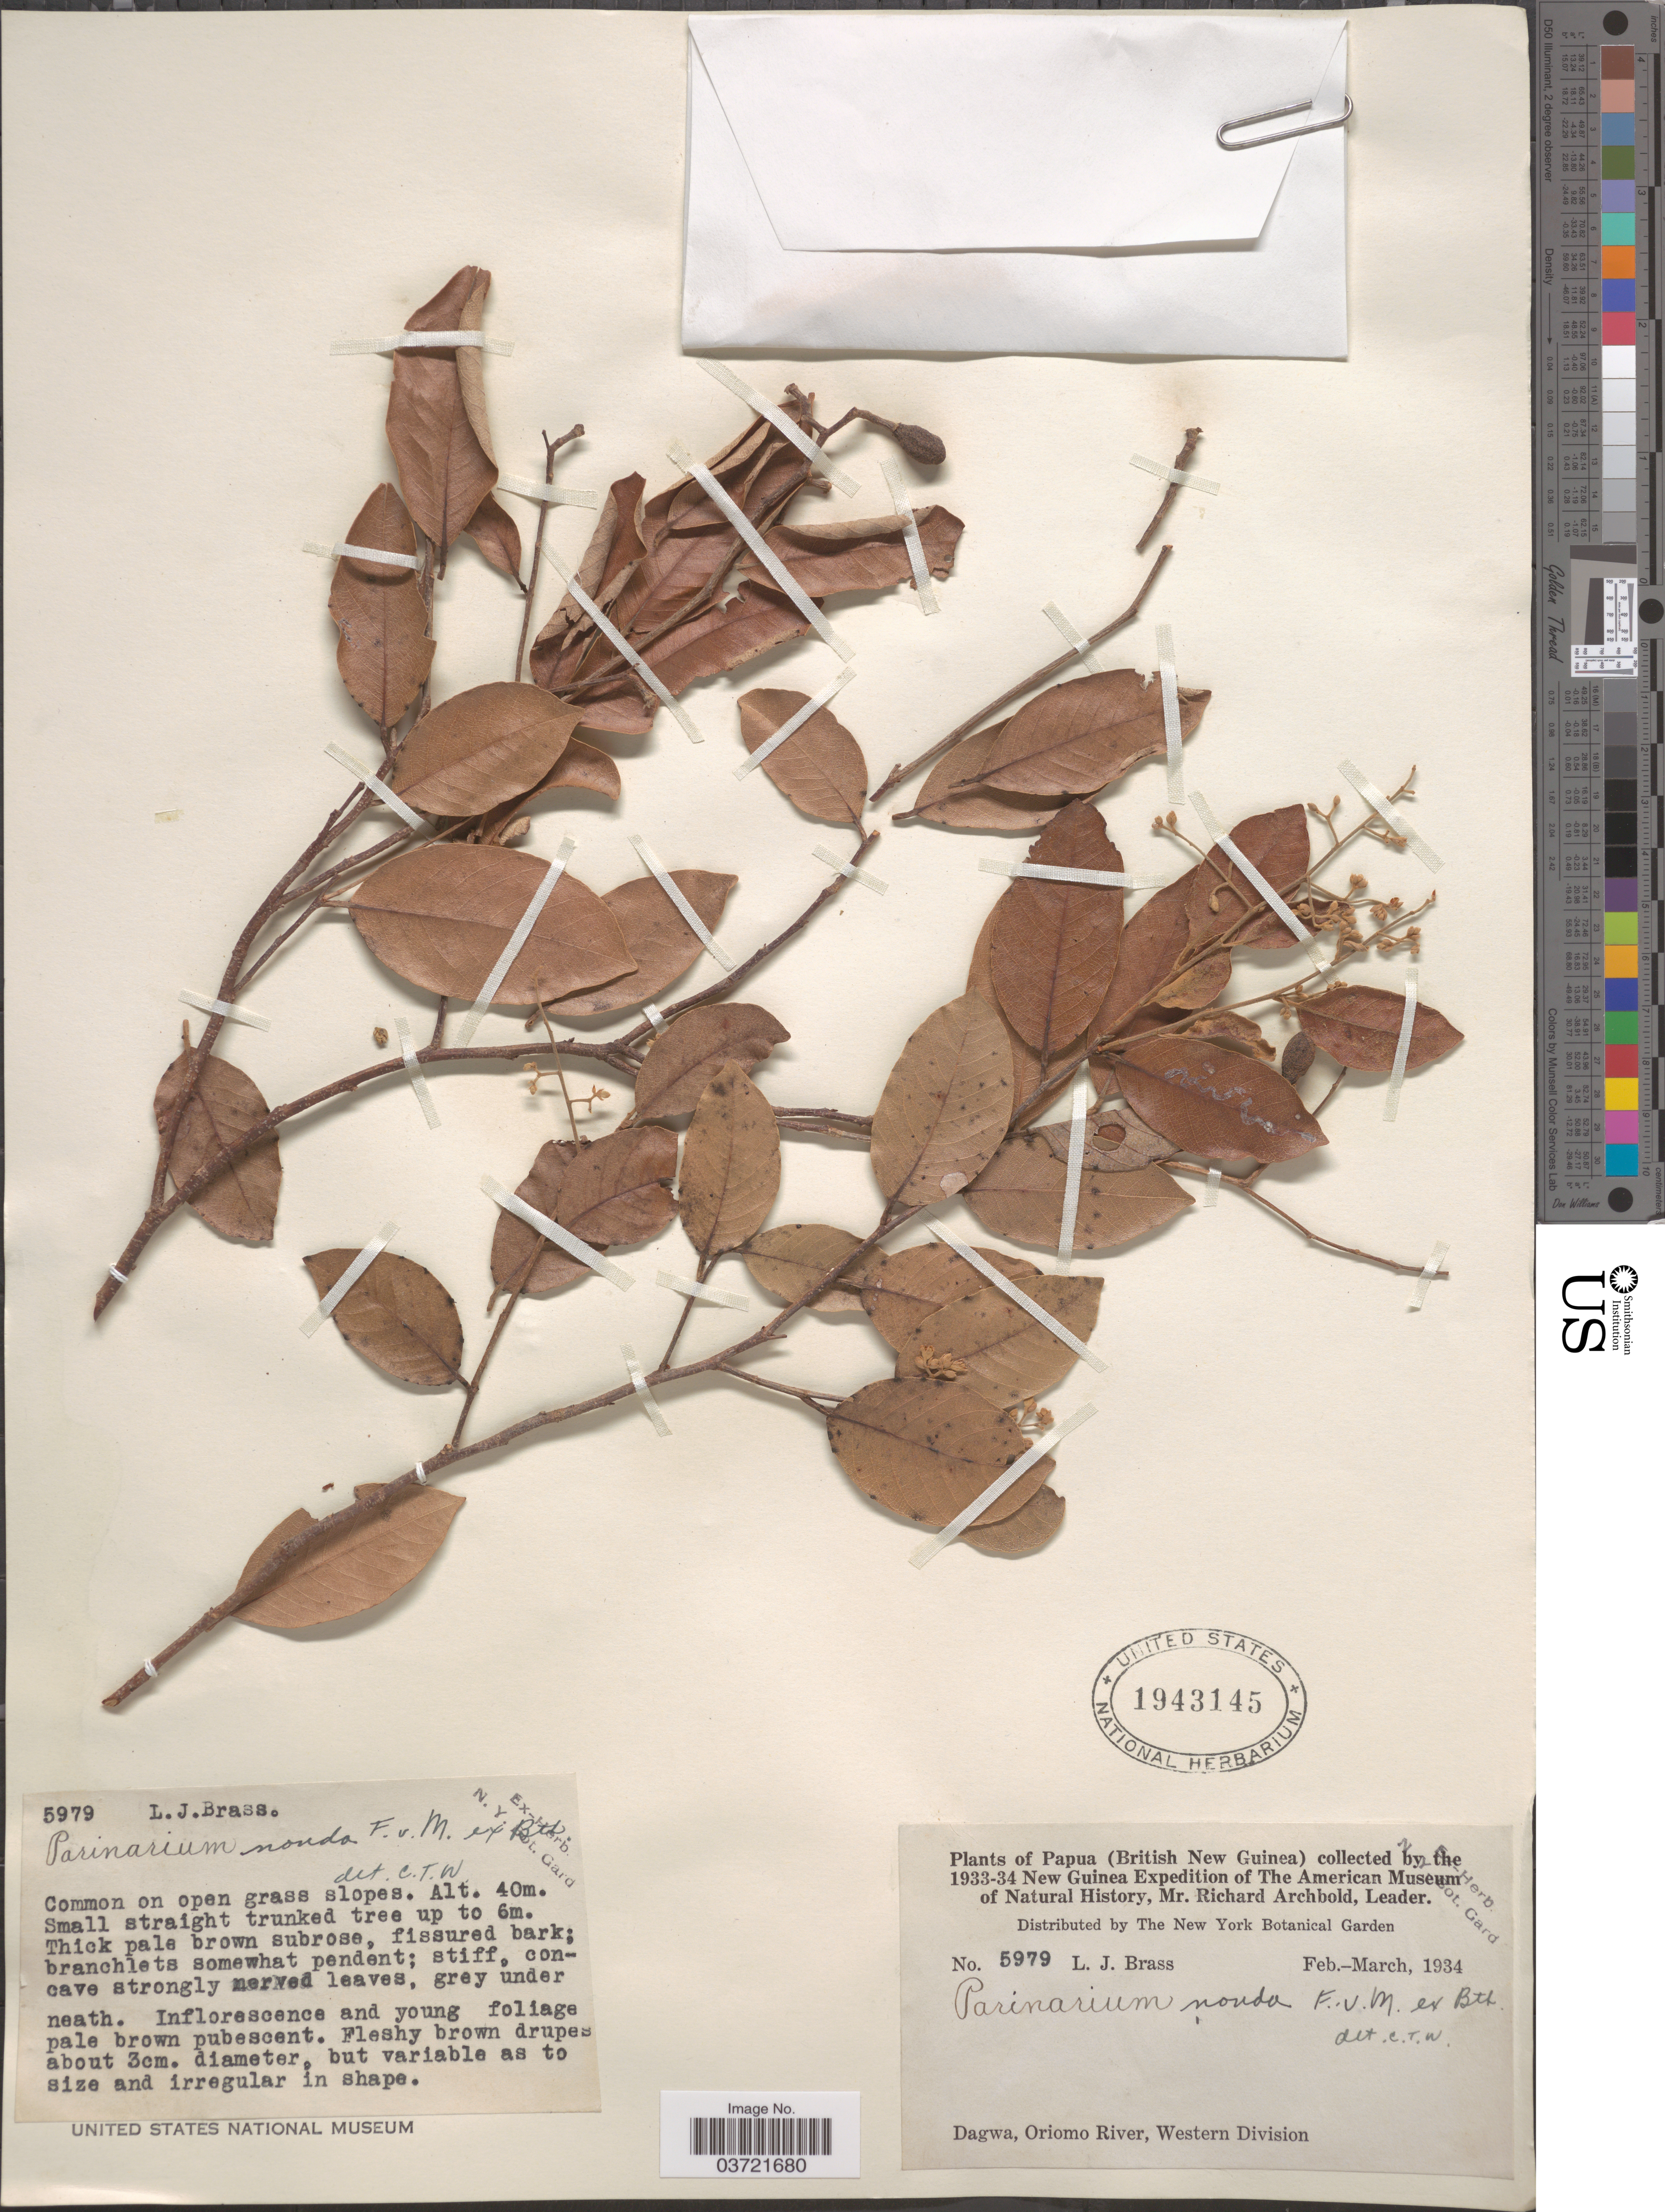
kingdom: Plantae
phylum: Tracheophyta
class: Magnoliopsida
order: Malpighiales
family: Chrysobalanaceae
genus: Parinari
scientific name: Parinari nonda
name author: F. Muell. ex Benth.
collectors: L. J. Brass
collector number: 5979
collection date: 1934-02/1934-03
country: Papua New Guinea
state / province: Manus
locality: Papua (British New Guinea). Dagwa, Oriomo River, Western Division.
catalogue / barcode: US 1943145